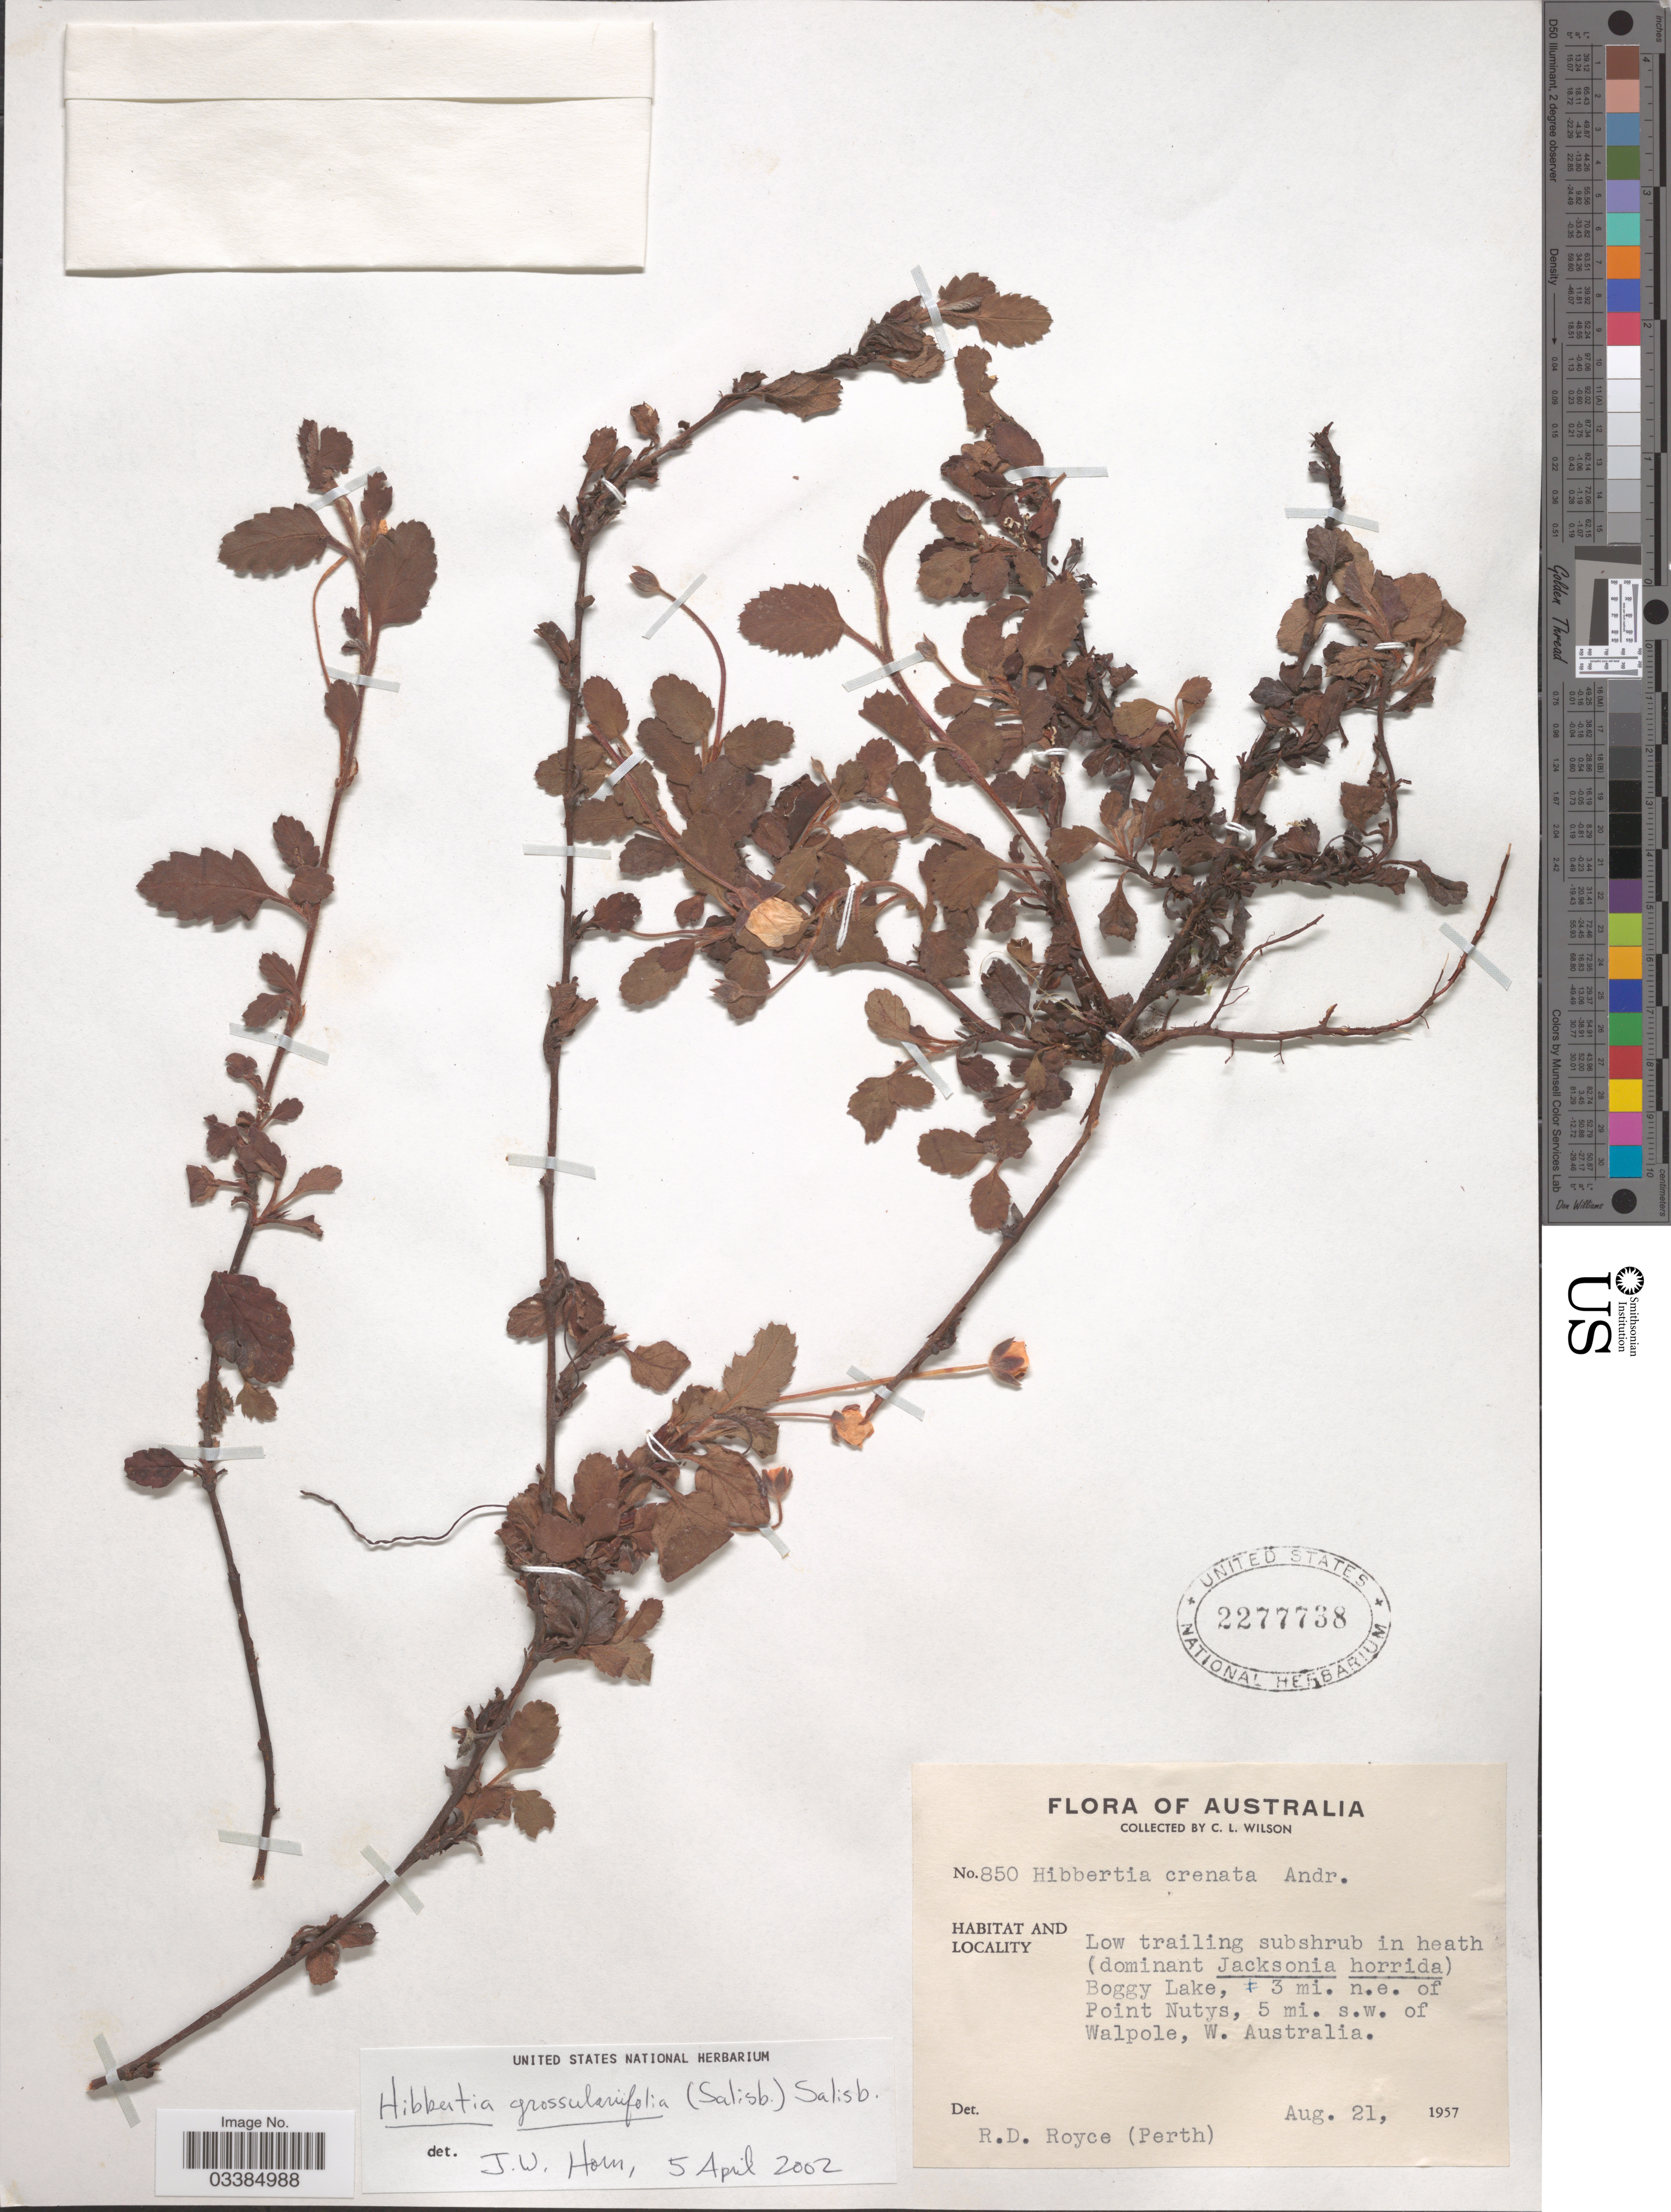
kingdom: Plantae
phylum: Tracheophyta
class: Magnoliopsida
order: Dilleniales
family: Dilleniaceae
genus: Hibbertia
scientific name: Hibbertia grossularifolia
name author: Salisb.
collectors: C. L. Wilson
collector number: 850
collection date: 1957-08-21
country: Australia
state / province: Western Australia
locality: Boggy Lake, ± 3 mi. n.e. of Point Nutys, 5 mi. s.w. of Walpole, W. Australia.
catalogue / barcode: US 2277738